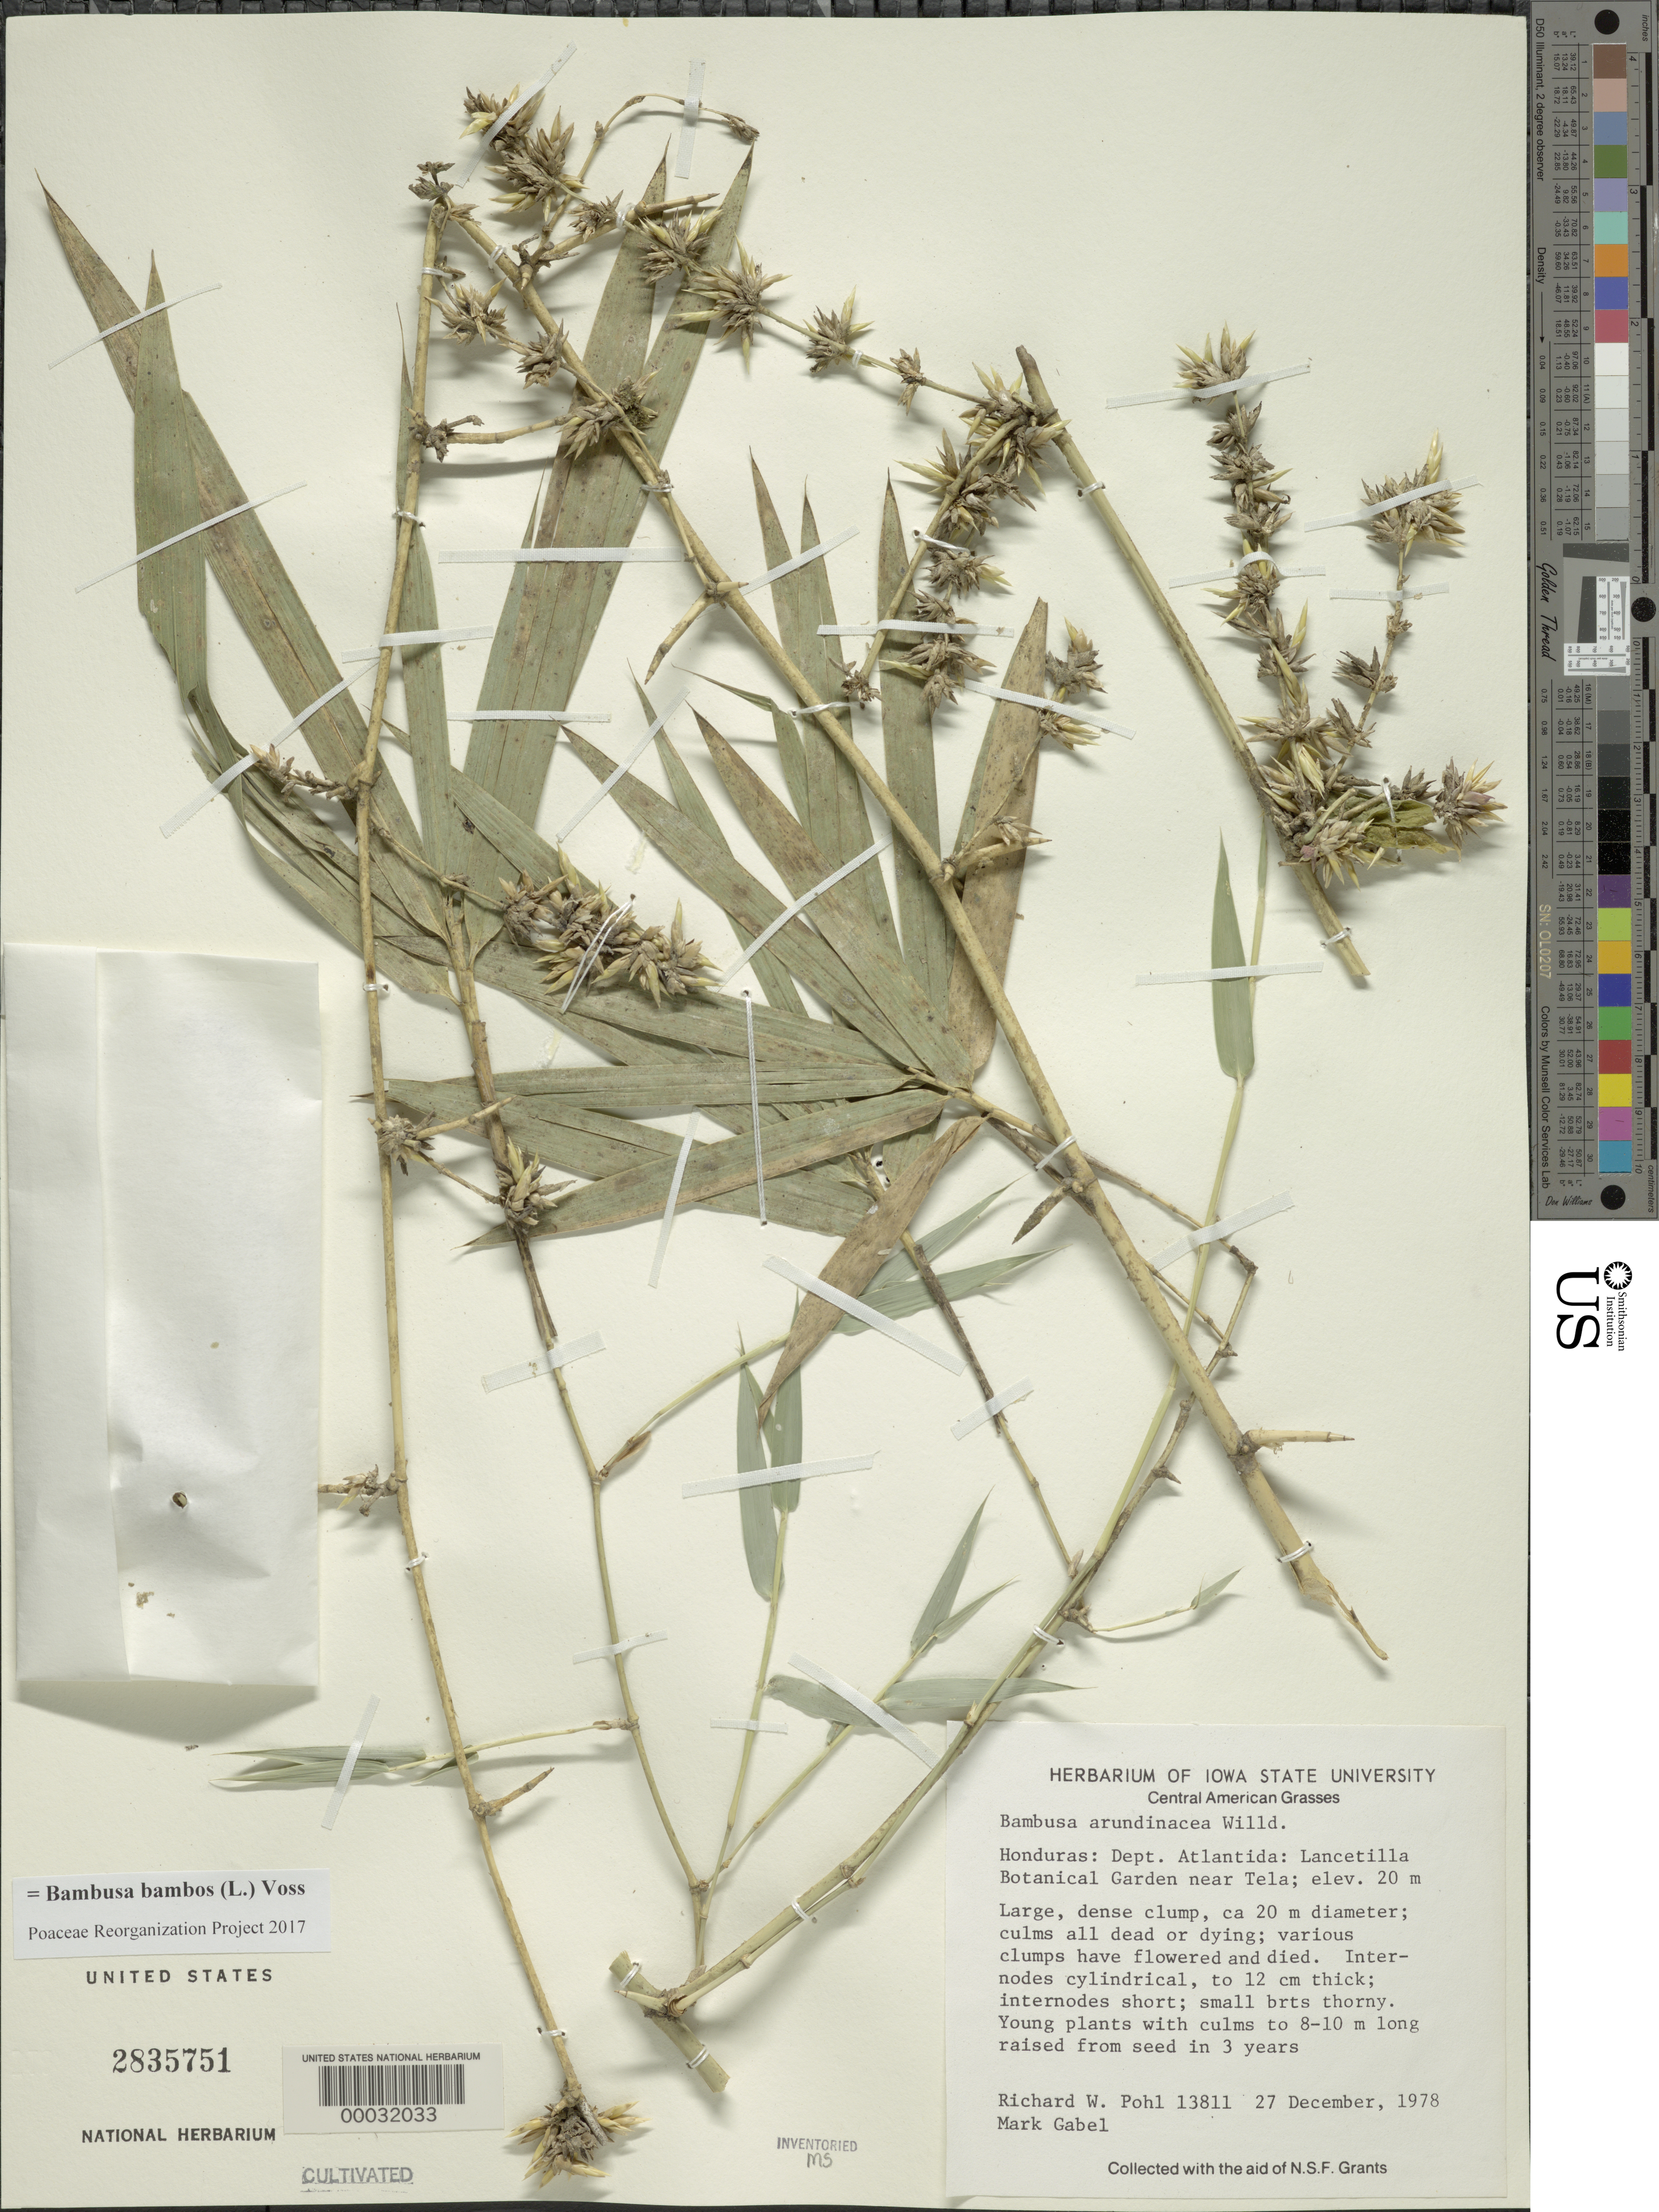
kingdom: Plantae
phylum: Tracheophyta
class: Liliopsida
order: Poales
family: Poaceae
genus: Bambusa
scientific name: Bambusa bambos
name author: (L.) Voss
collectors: R. W. Pohl & M. Gabel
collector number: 13811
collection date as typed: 27 Dec 1978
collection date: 1978-12-27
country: Honduras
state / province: Atlántida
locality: Lancetilla Botanical Garden, Tela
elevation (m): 20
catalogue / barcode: US 2835751